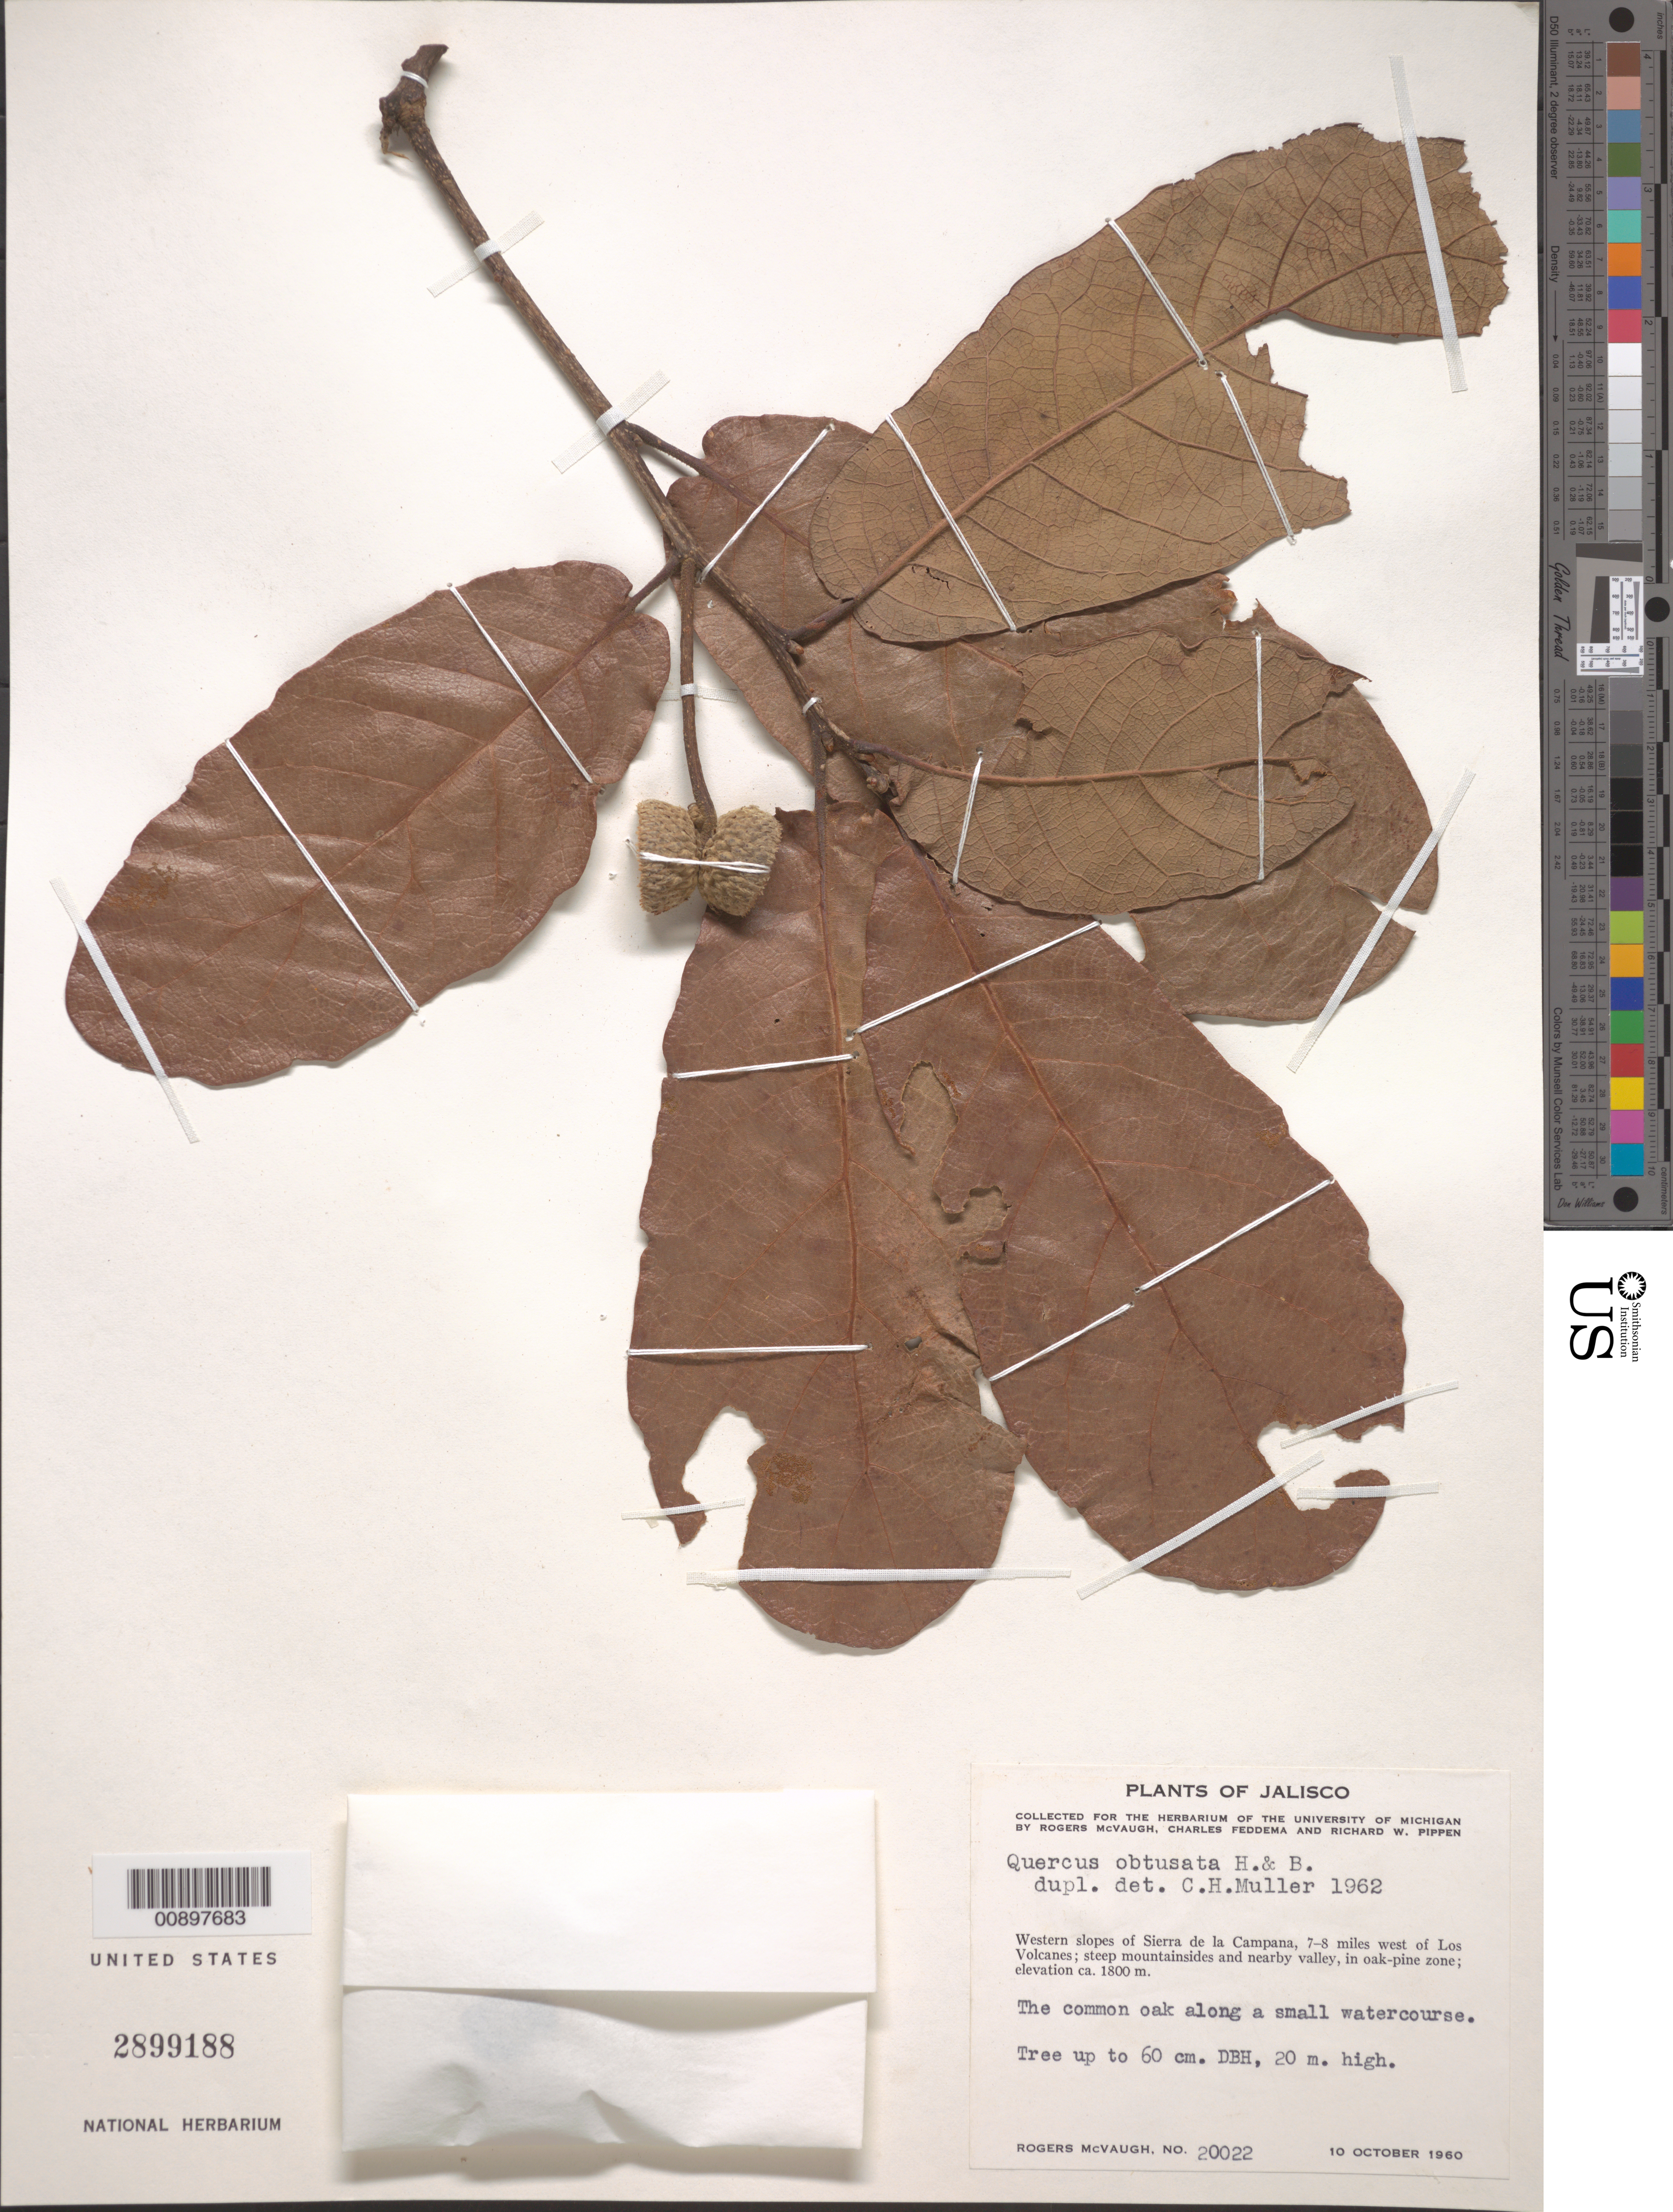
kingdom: Plantae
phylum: Tracheophyta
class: Magnoliopsida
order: Fagales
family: Fagaceae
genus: Quercus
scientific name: Quercus obtusata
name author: Humb. & Bonpl.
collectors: R. McVaugh, C. Feddema & R. W. Pippen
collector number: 20022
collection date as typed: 10 Oct 1960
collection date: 1960-10-10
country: Mexico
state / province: Jalisco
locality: Western slopes of Sierra de la Campana, 7-8 miles west of Los Volcanes.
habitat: Steep mountainsides and nearby valley, in oak-pine zone. The common oak along a small watercourse.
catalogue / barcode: US 2899188